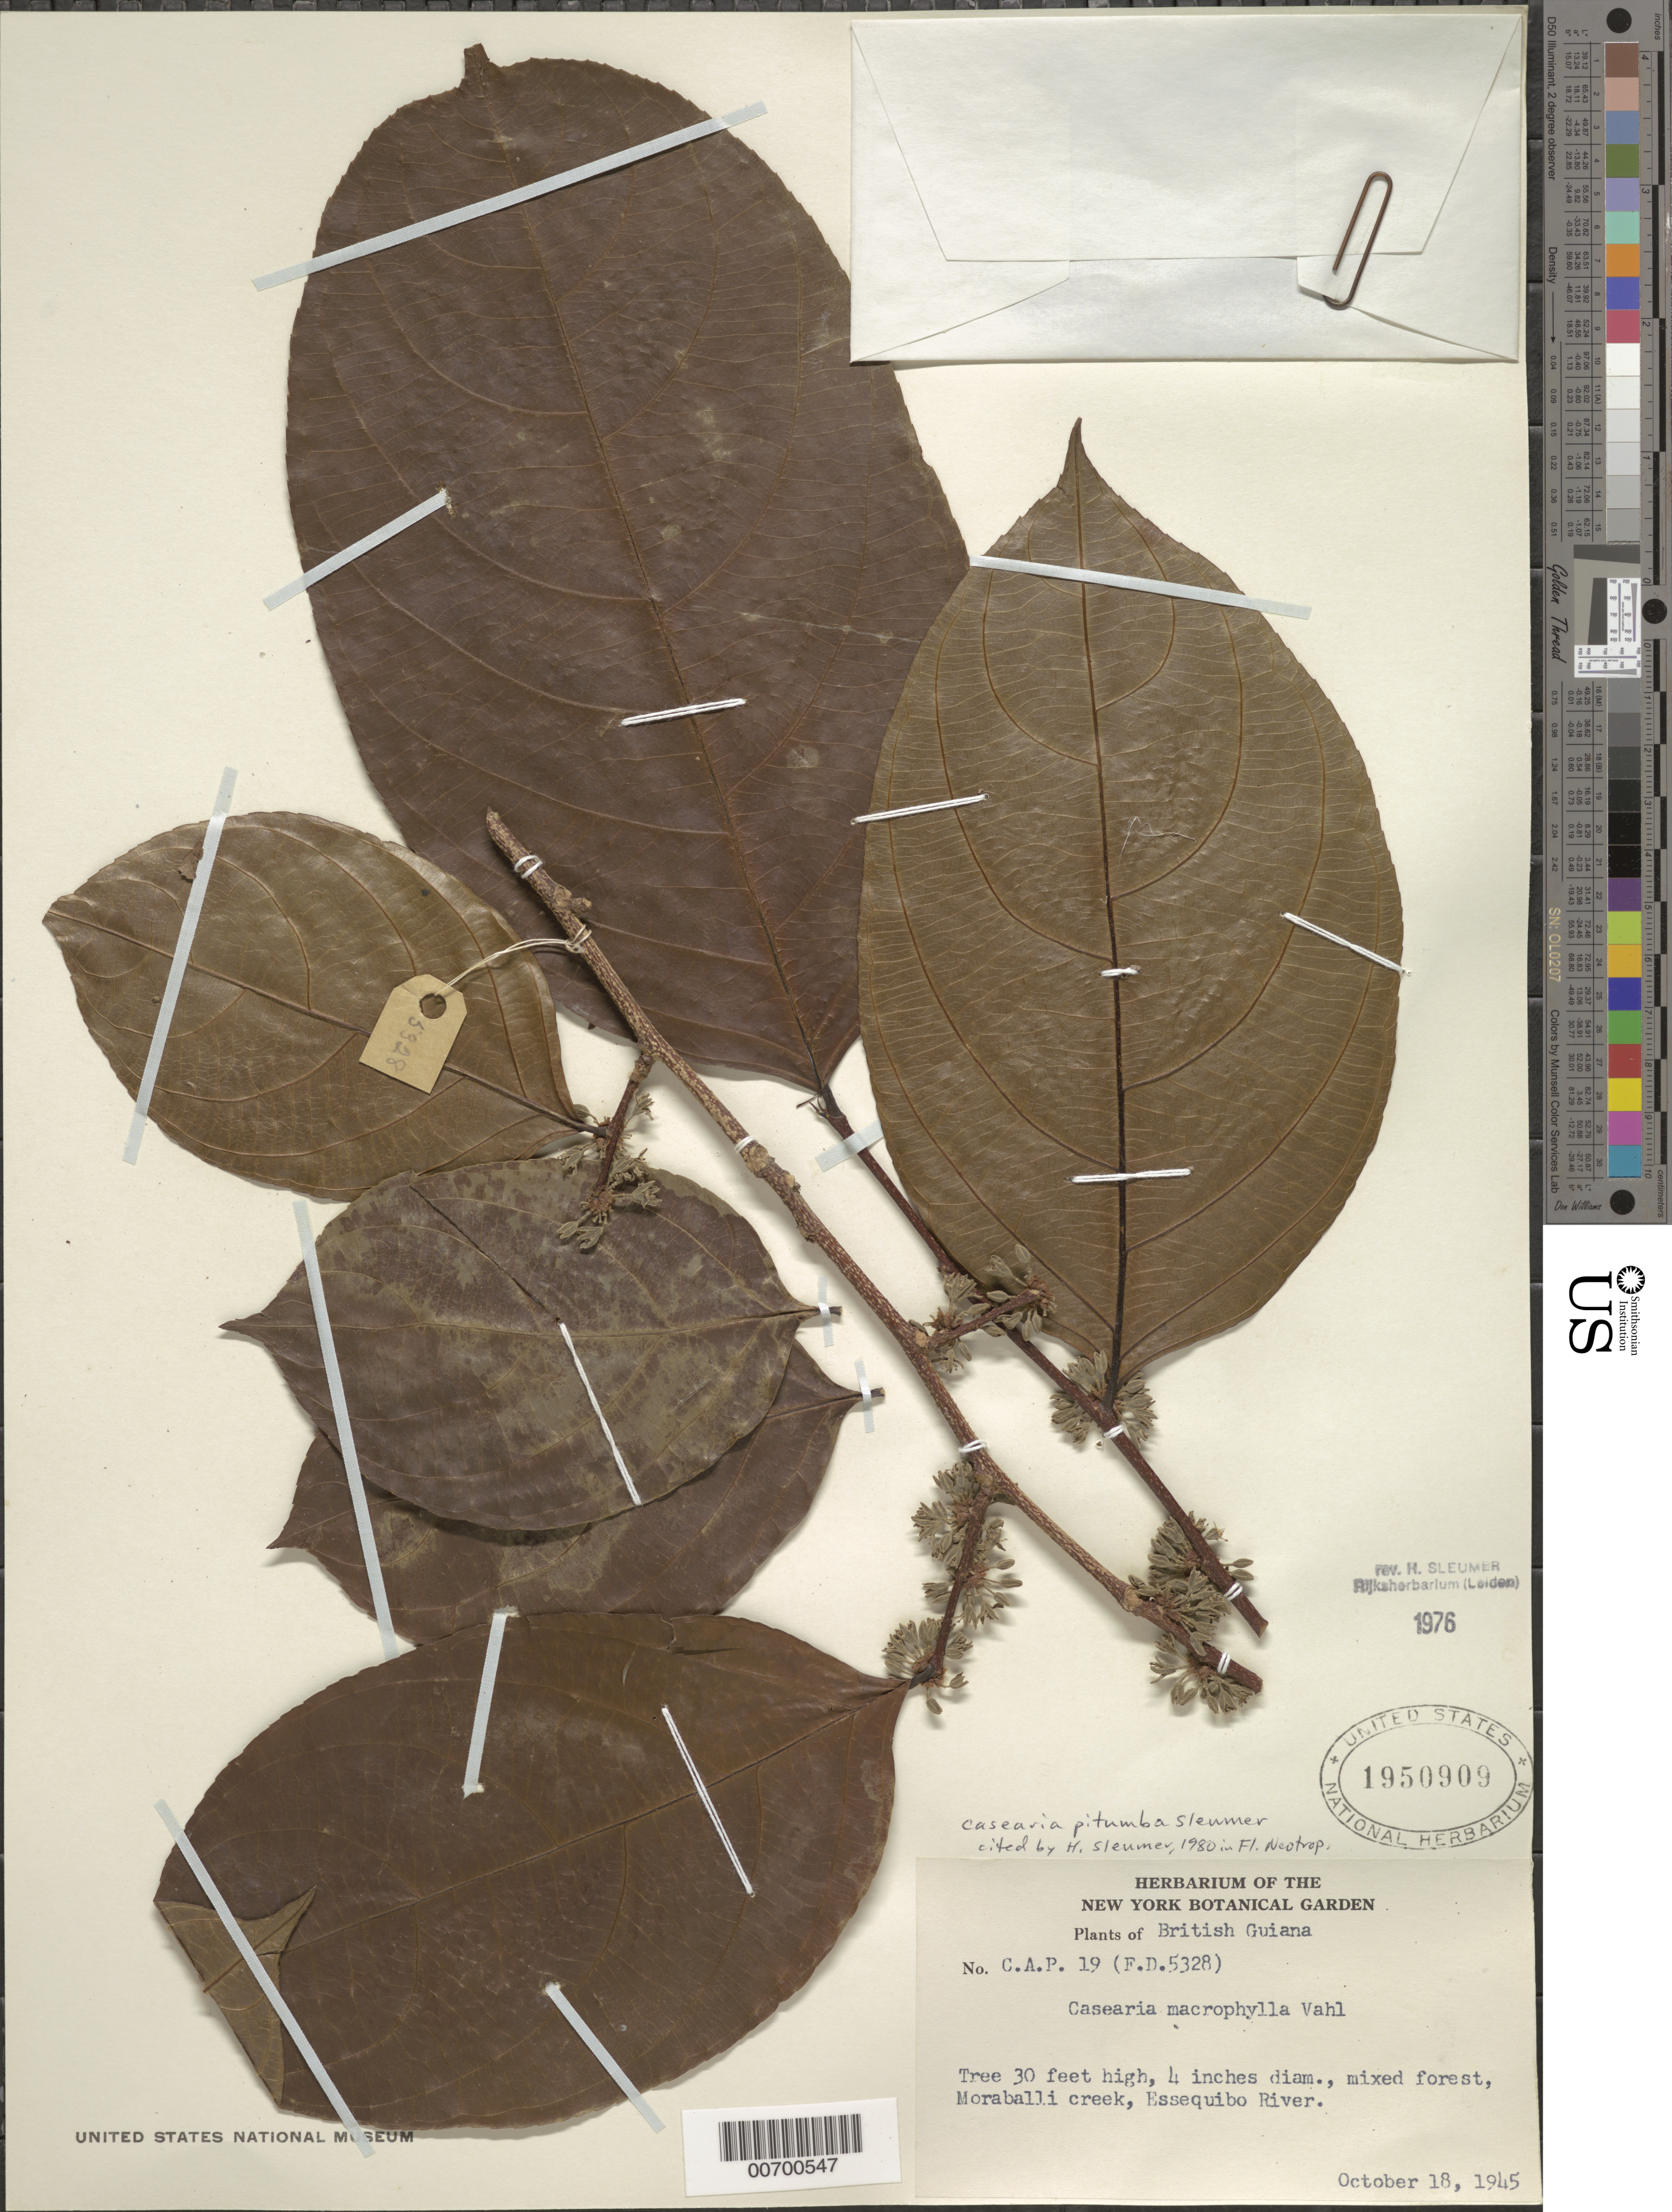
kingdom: Plantae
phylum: Tracheophyta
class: Magnoliopsida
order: Malpighiales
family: Salicaceae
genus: Casearia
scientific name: Casearia pitumba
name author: Sleumer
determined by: Sleumer, H. O.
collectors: Forest Dept. B. G. & British Guiana Forestry Dept.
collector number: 5328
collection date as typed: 18-Oct-45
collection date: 1945-10-18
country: Guyana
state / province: U. Demerara-Berbice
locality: Moraballi Creek, Essequibo River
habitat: Mixed forest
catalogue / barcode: US 1950909